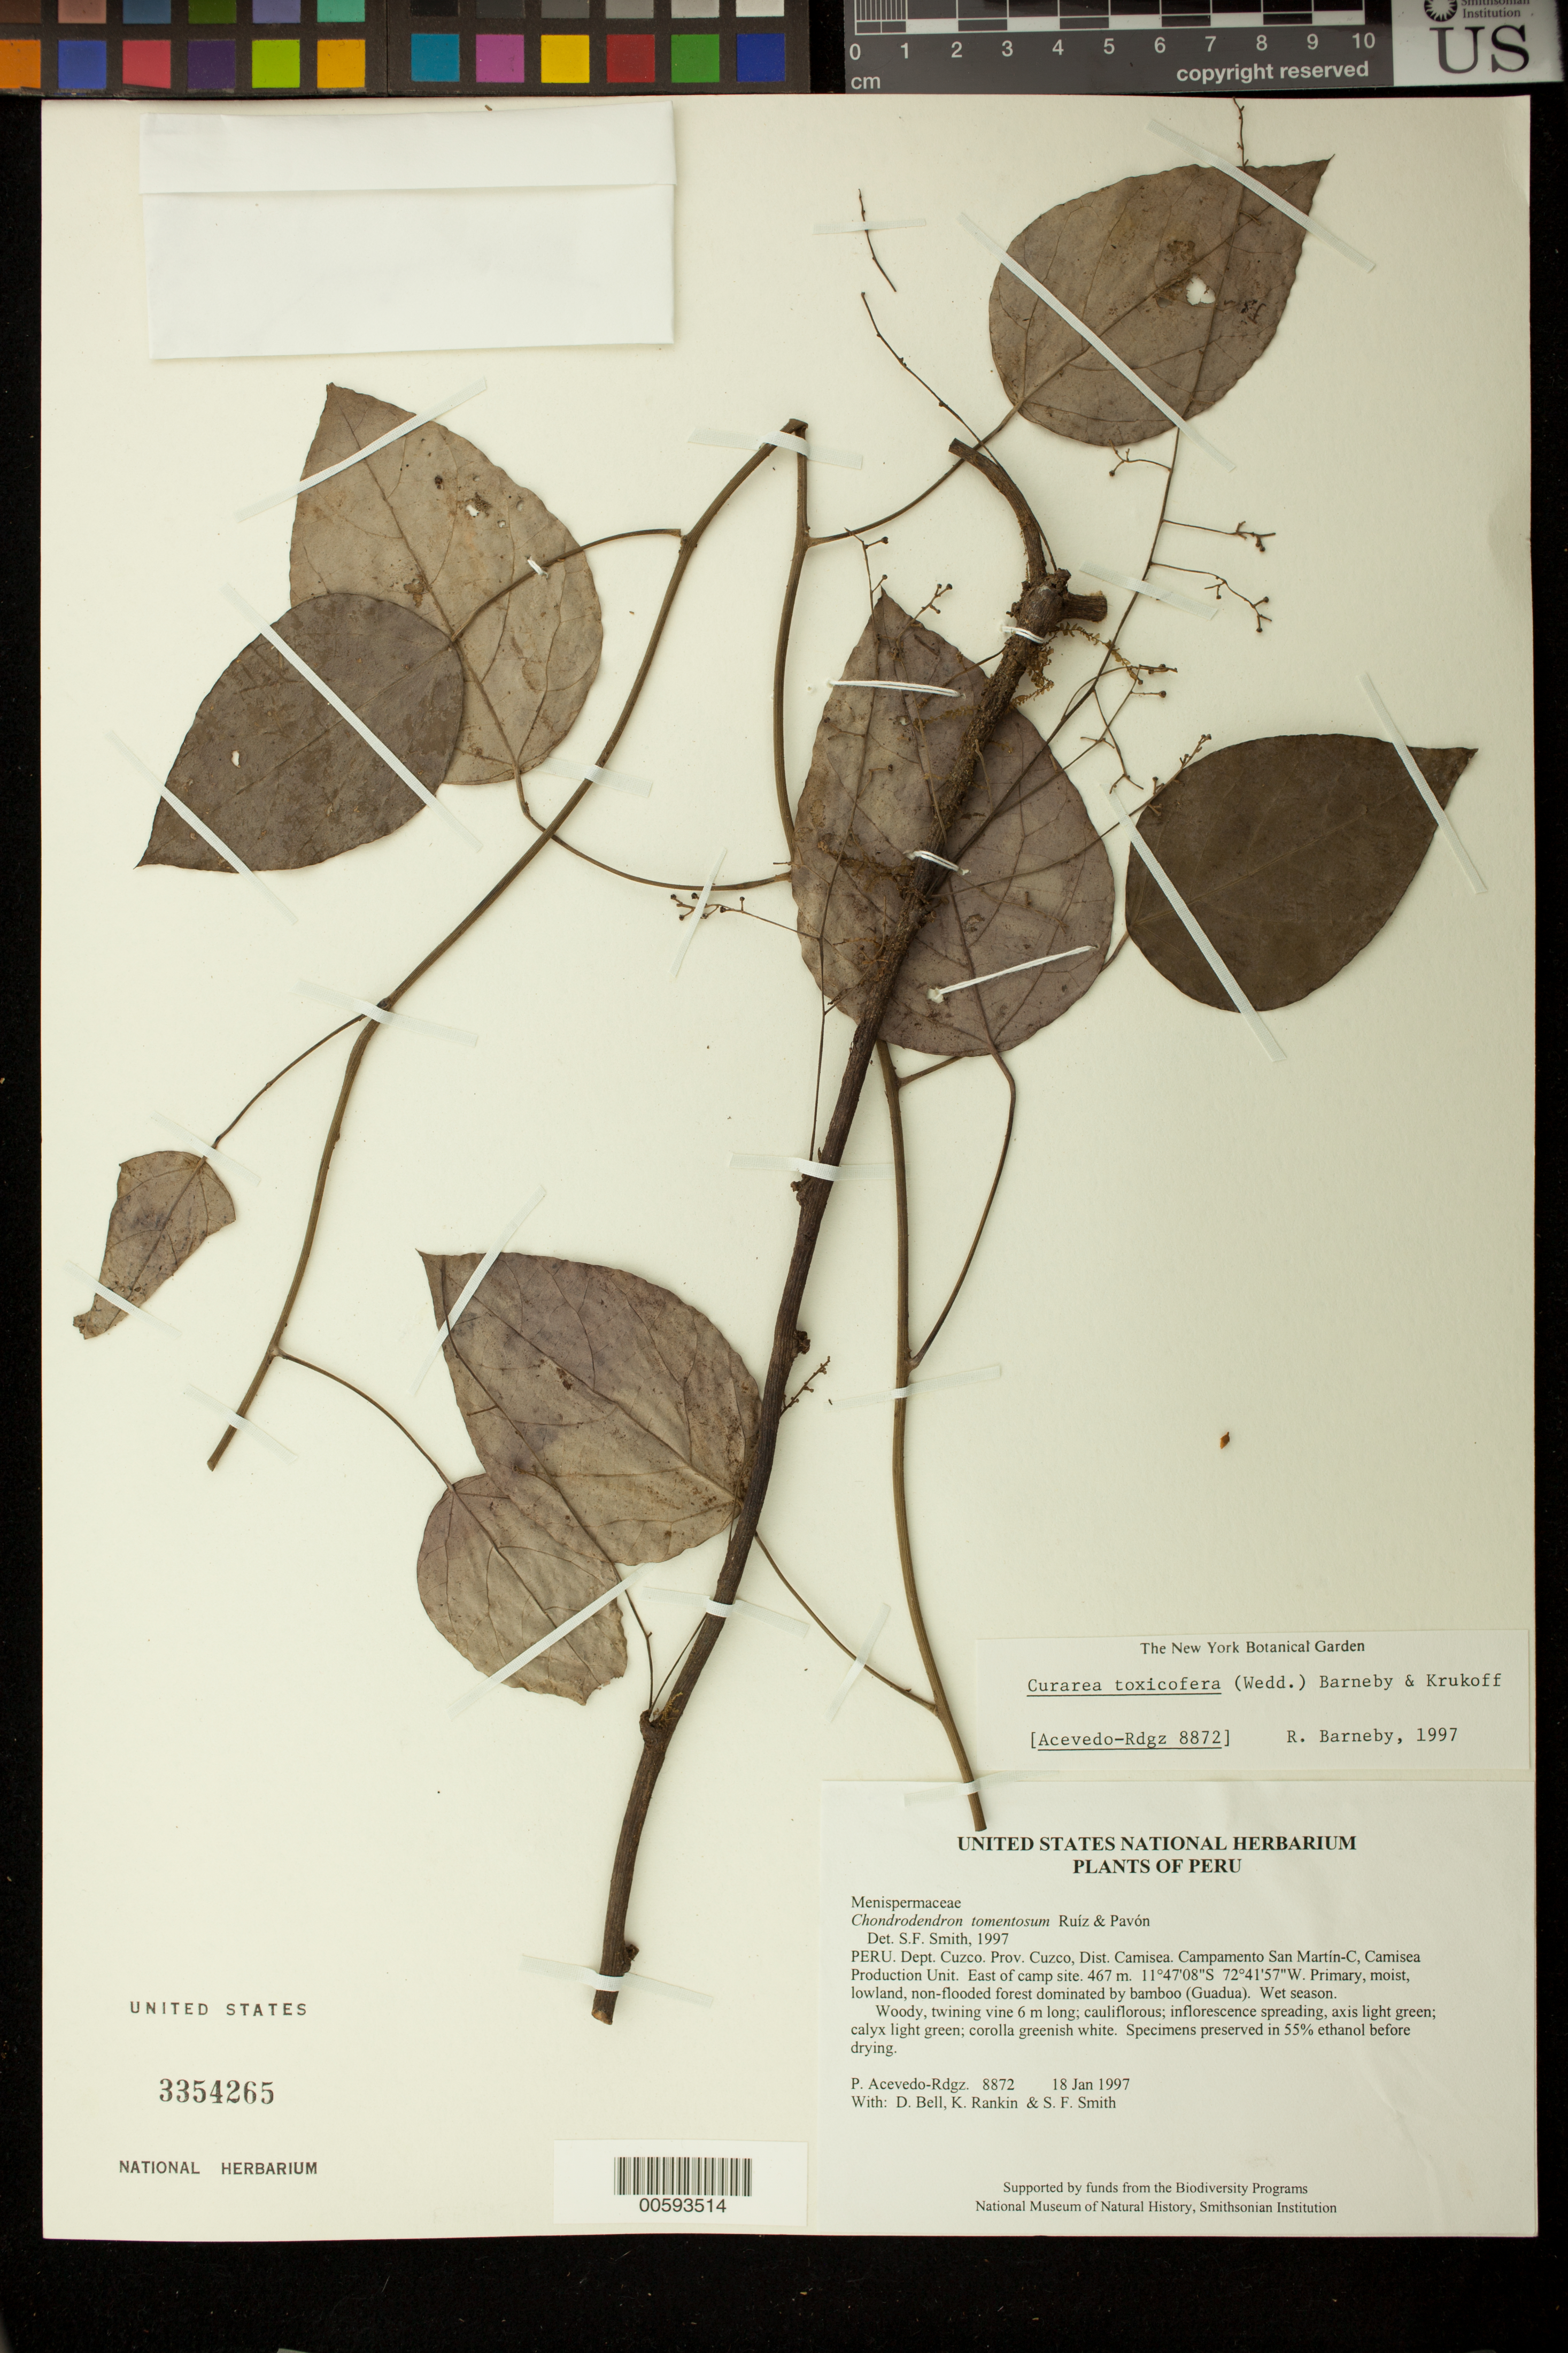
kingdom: Plantae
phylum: Tracheophyta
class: Magnoliopsida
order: Ranunculales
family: Menispermaceae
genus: Curarea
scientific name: Curarea toxicofera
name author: (Wedd.) Barneby & Krukoff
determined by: Barneby, Rupert C., (NY)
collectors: P. Acevedo-Rodr., D. A. Bell, K. B. Rankin & S.F. Smith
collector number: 8872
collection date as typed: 18 Jan 1997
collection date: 1997-01-18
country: Peru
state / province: Cusco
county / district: Cusco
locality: Districto Camisea, Campamento San Martín-C, Camisea Production Unit. East of camp site.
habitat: Primary, moist, lowland, non-flooded forest dominated by bamboo (Guadua). Wet season.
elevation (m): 467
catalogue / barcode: US 3354265